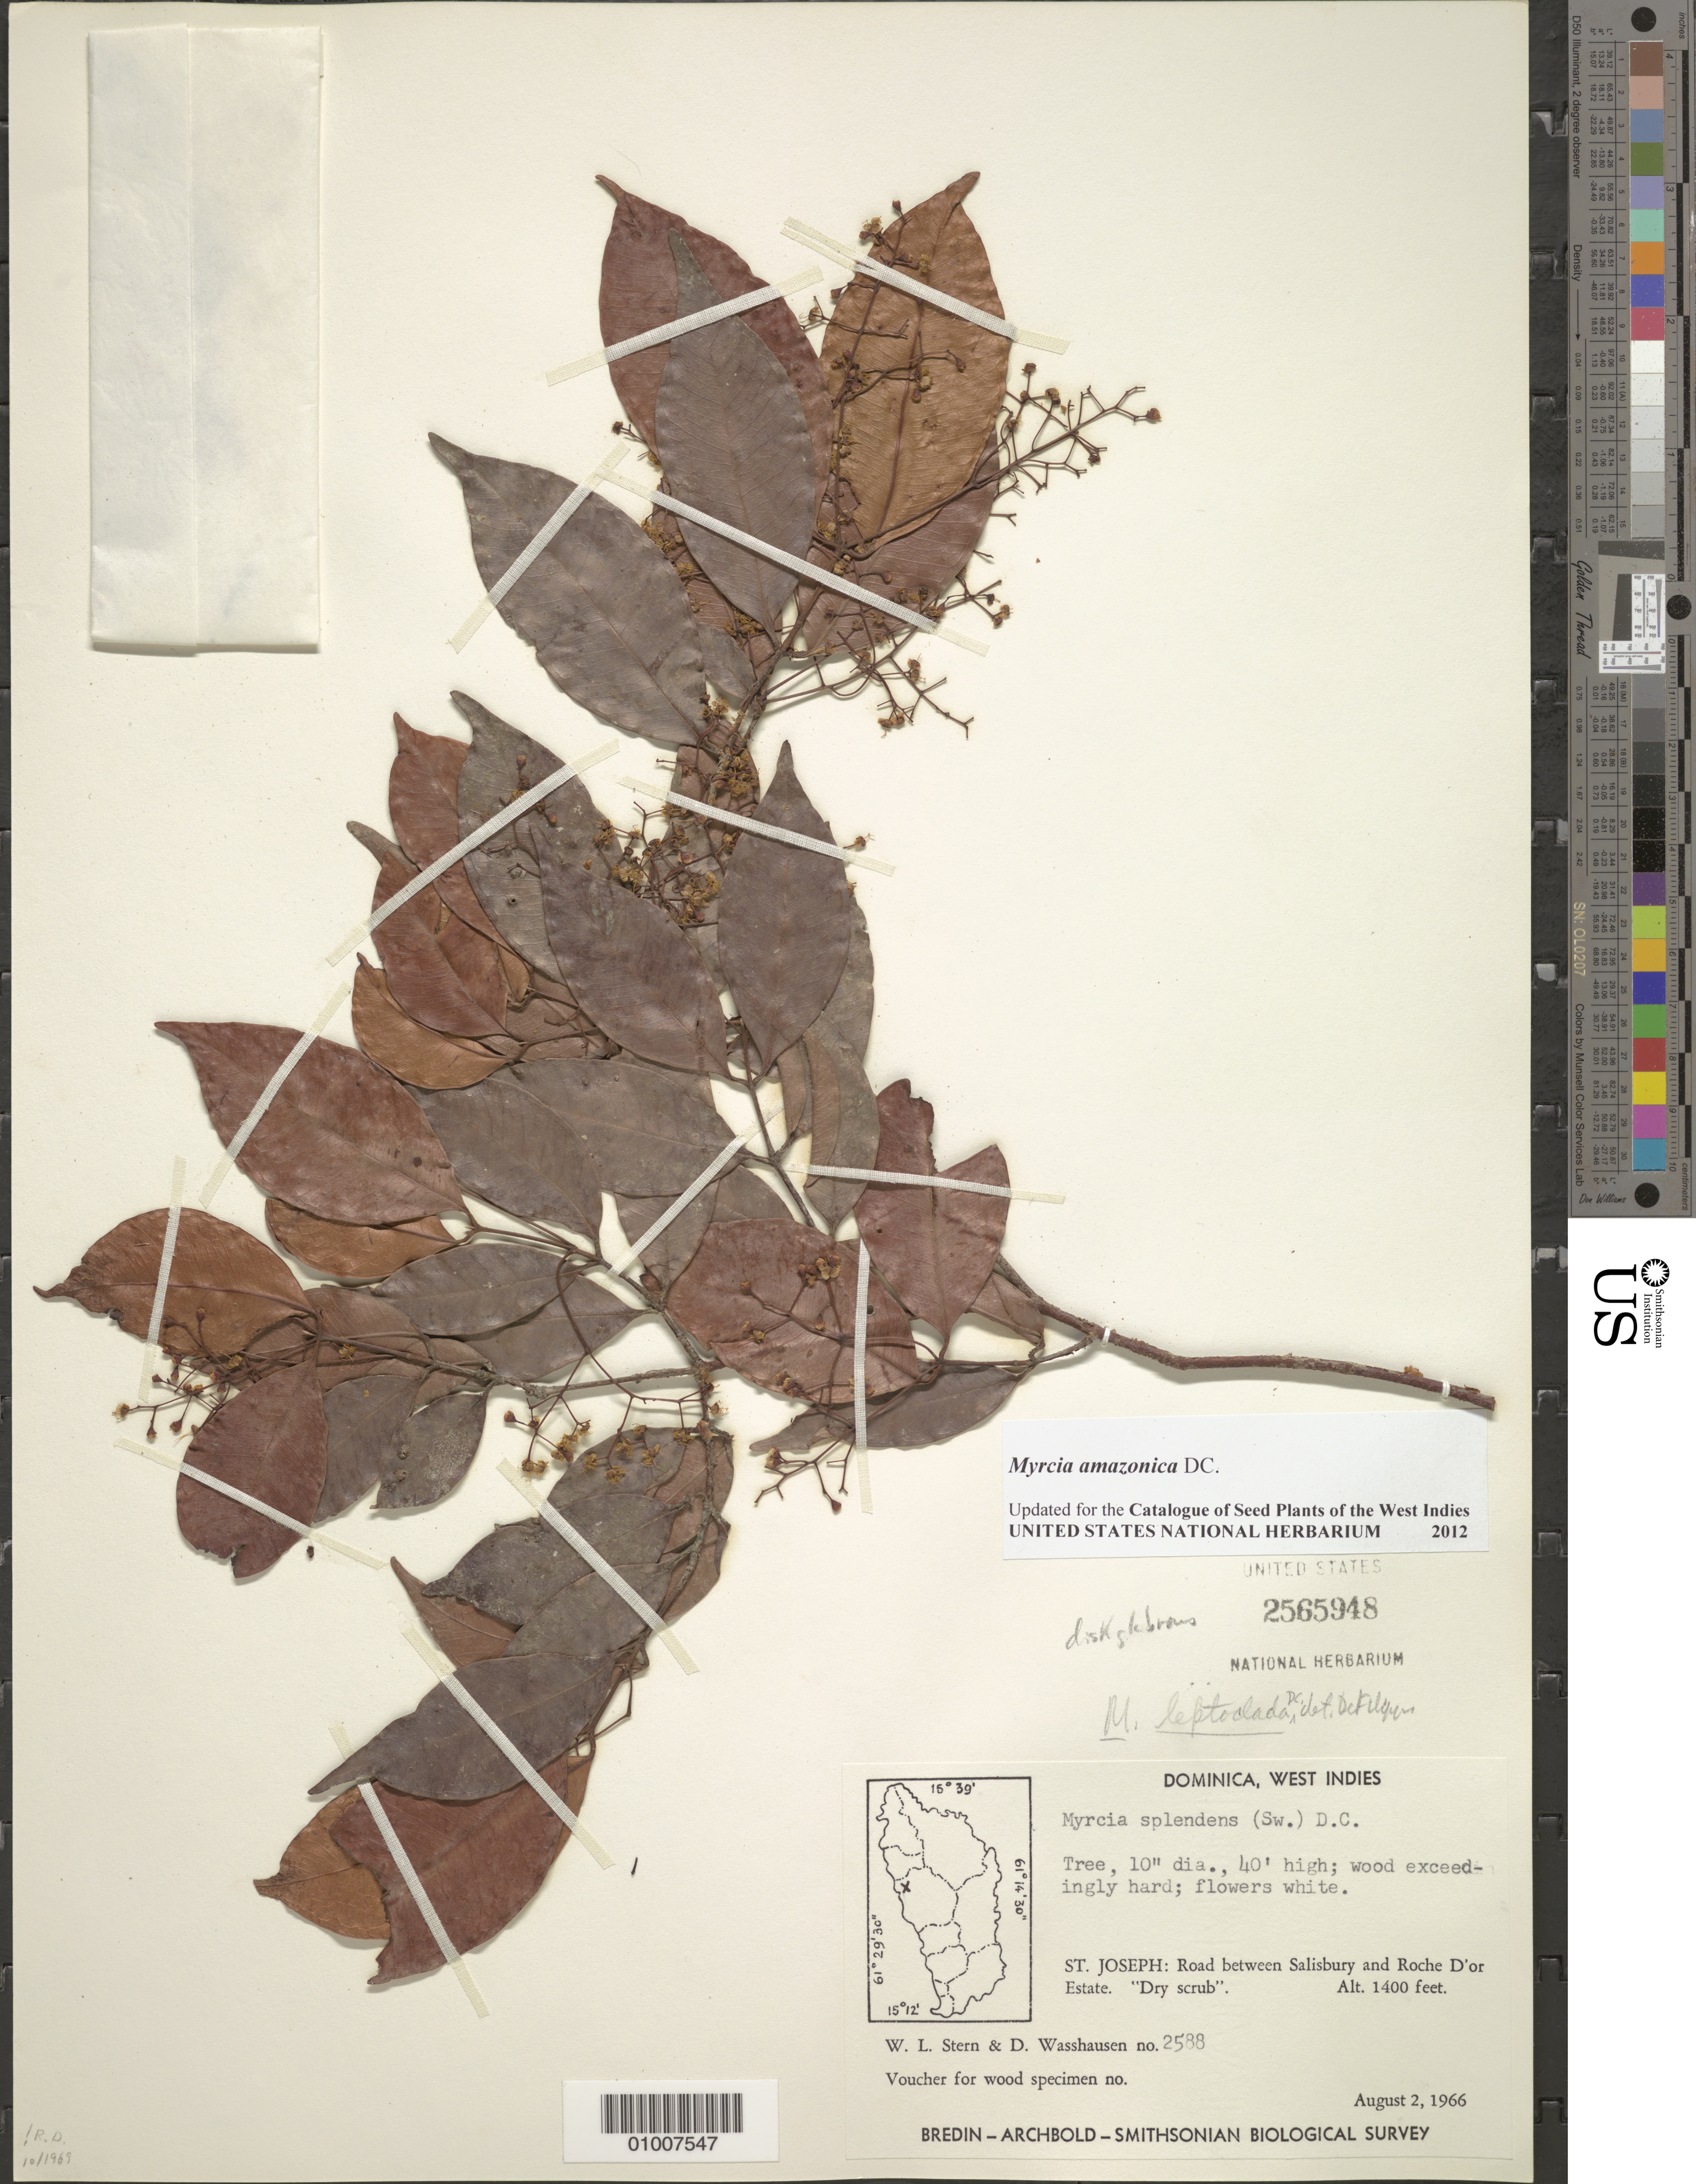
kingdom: Plantae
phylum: Tracheophyta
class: Magnoliopsida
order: Myrtales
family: Myrtaceae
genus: Myrcia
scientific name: Myrcia amazonica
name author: DC.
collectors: W. L. Stern & D. C. Wasshausen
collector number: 2588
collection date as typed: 02 Aug 1966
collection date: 1966-08-02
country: Dominica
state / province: St. Joseph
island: Dominica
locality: Road between Salisbury and Roche D'Or Estate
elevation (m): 1400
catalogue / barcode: US 2565948